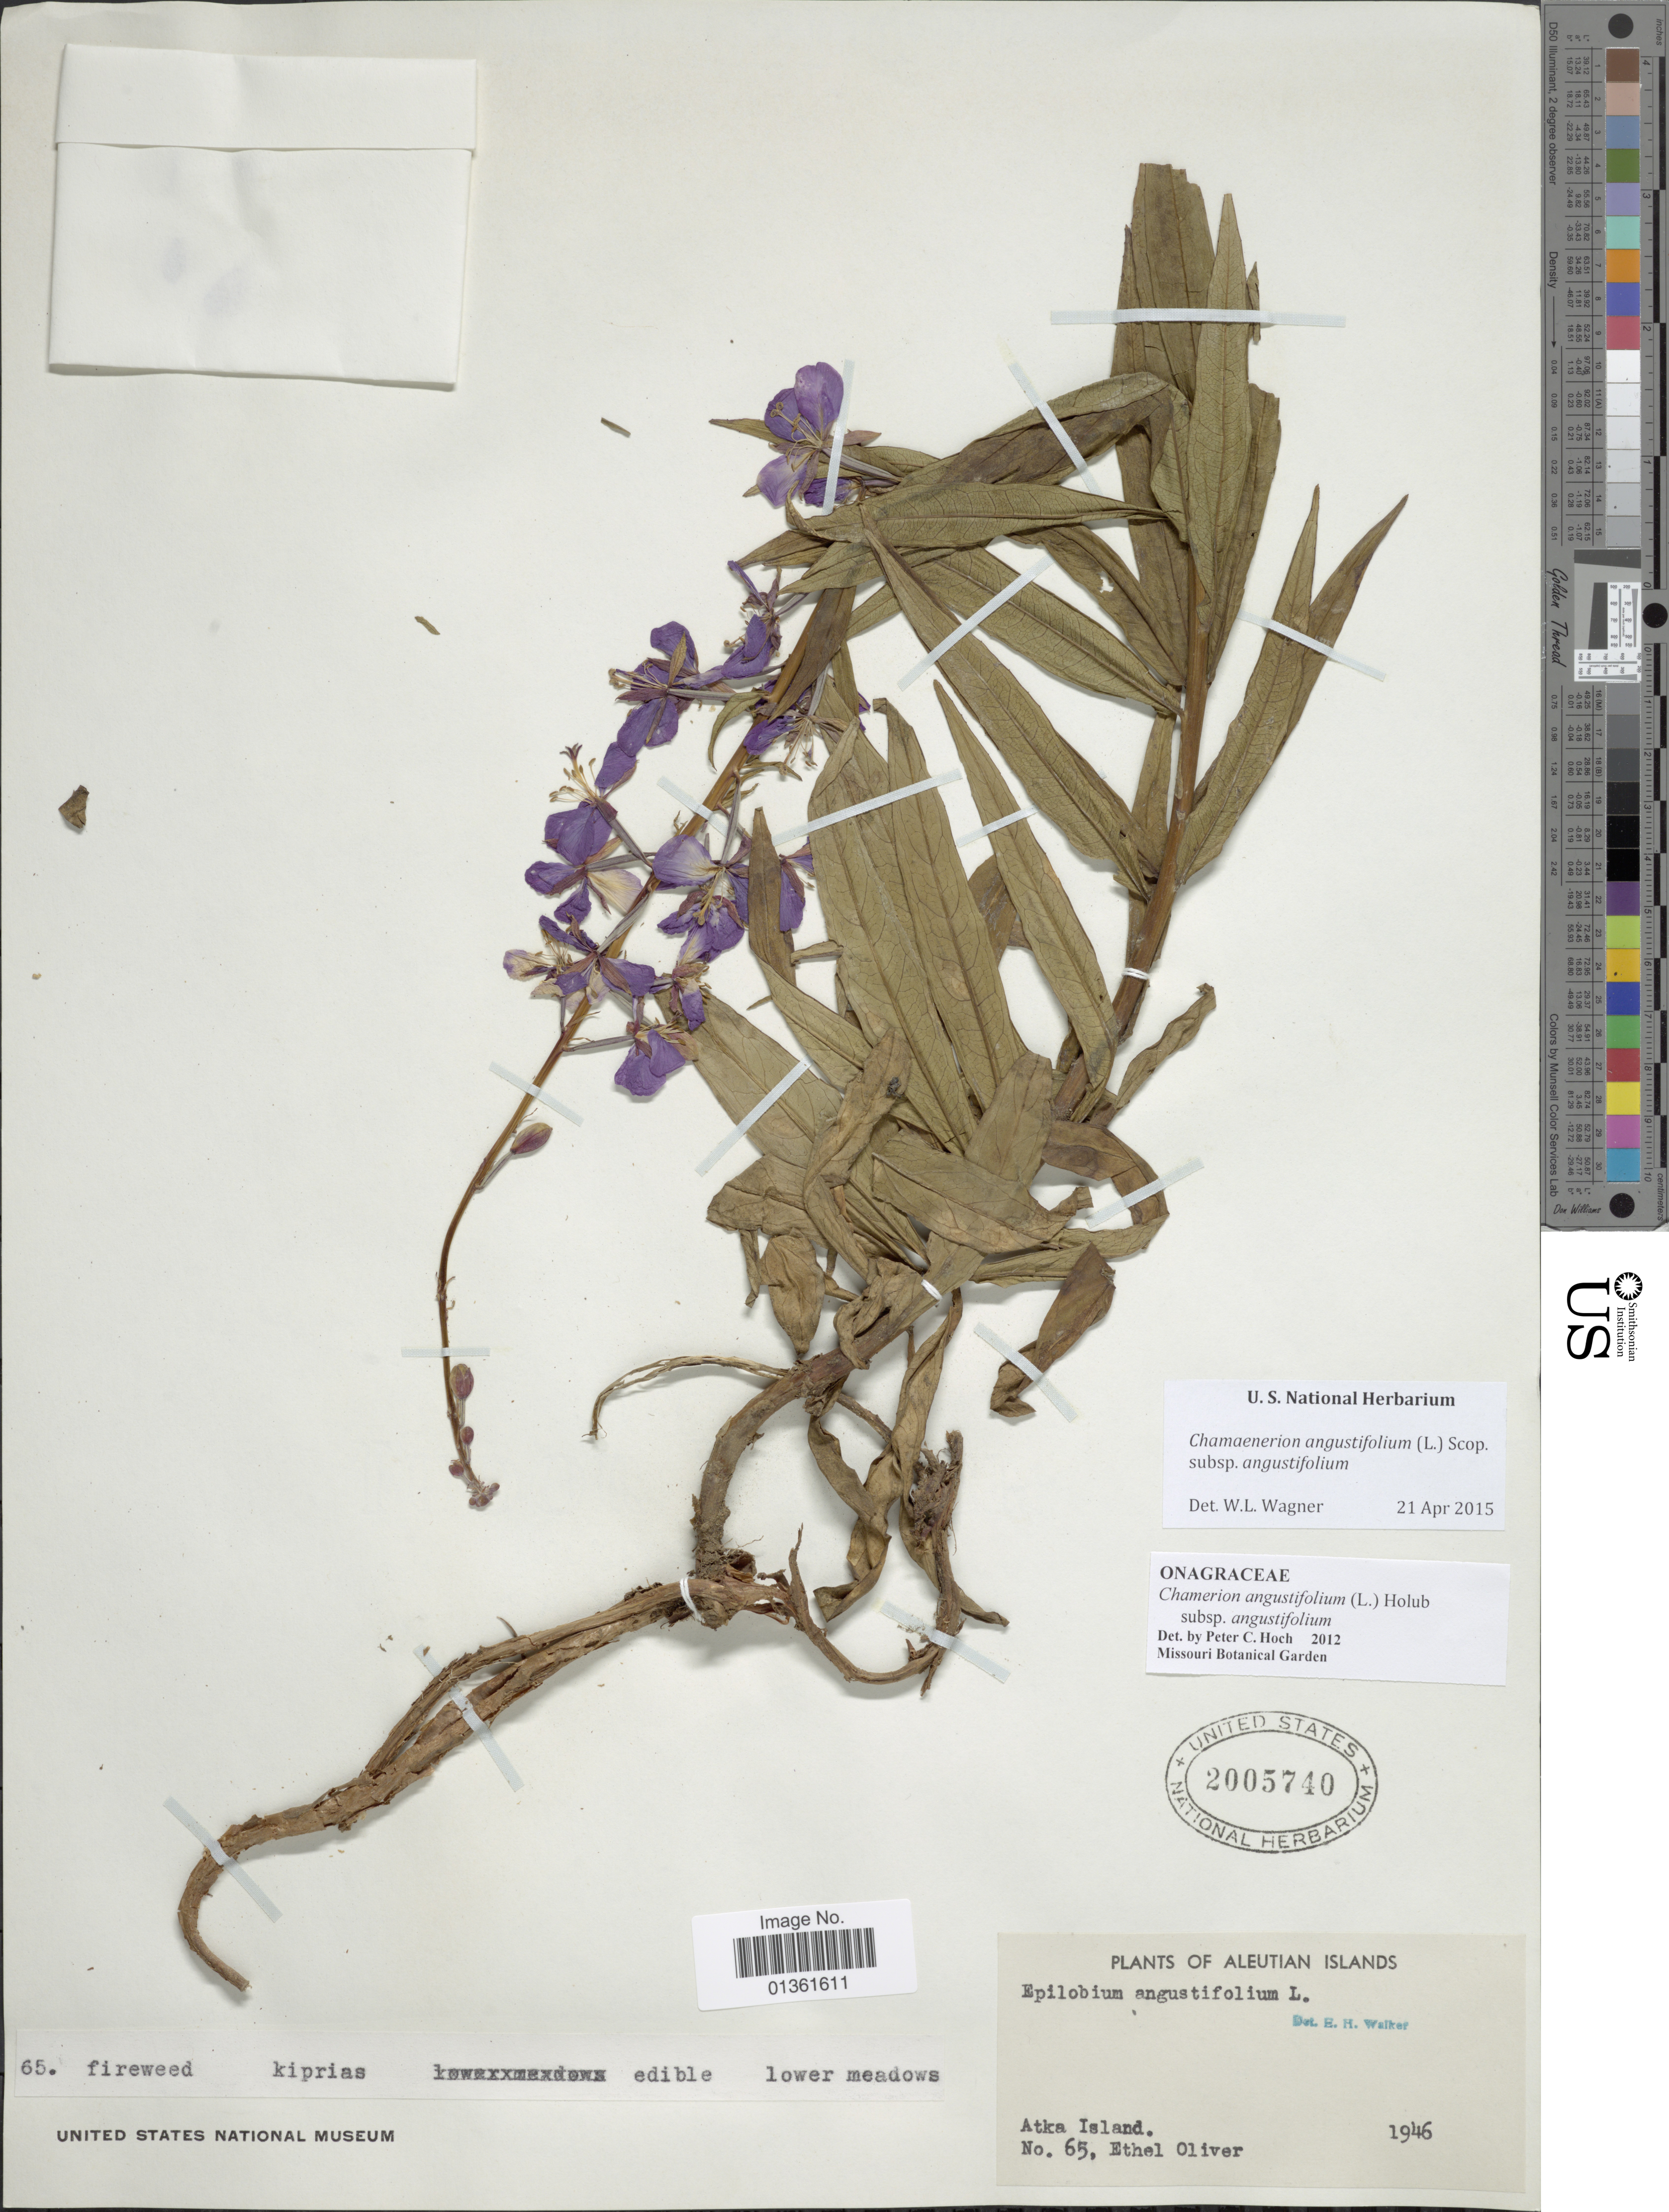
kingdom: Plantae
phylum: Tracheophyta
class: Magnoliopsida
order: Myrtales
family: Onagraceae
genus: Chamaenerion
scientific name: Chamaenerion angustifolium subsp. angustifolium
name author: (L.) Scop.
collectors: E. Oliver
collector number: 65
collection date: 1946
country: United States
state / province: Alaska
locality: Aleutian Islands. Atka Island.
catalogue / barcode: US 2005740